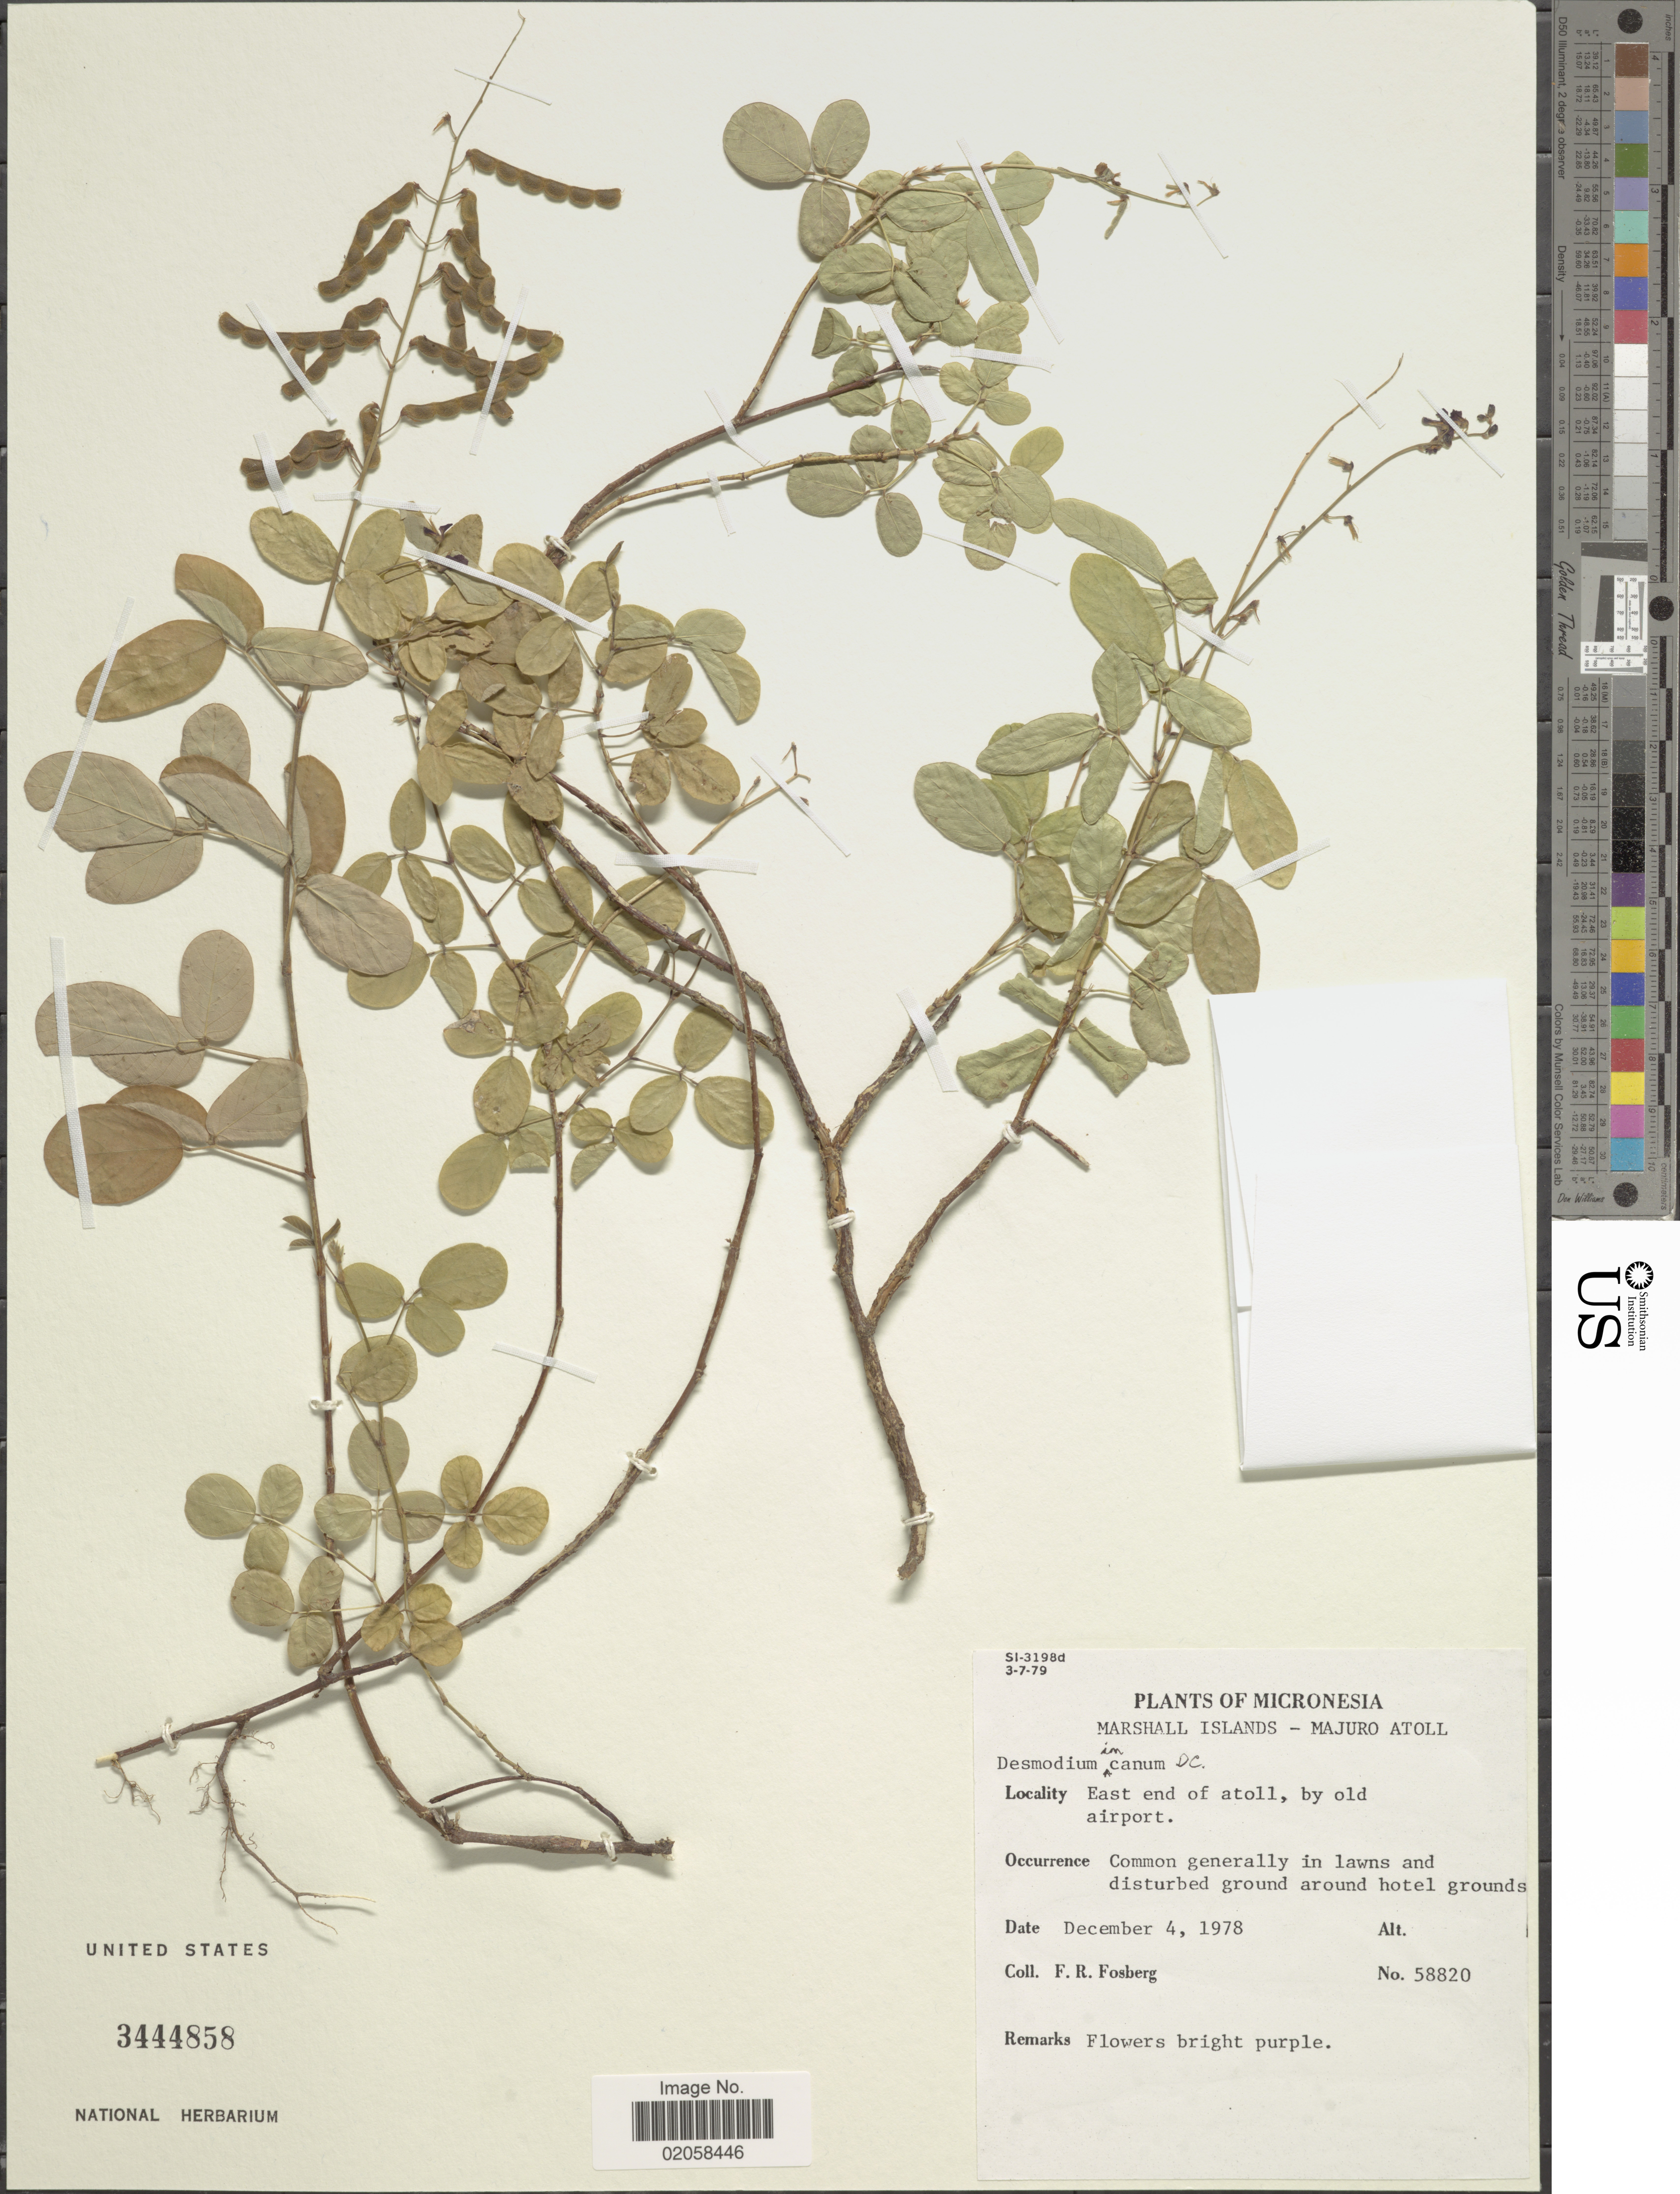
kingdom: Plantae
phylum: Tracheophyta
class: Magnoliopsida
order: Fabales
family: Fabaceae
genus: Desmodium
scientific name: Desmodium incanum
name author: (Sw.) DC.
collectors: F. R. Fosberg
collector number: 58820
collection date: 1978-12-04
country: Marshall Islands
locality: Majuro Atoll, East end of atoll, by old airport, common generally in lawns and disturbed ground around hotel grounds, Micronesia.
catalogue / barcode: US 3444858